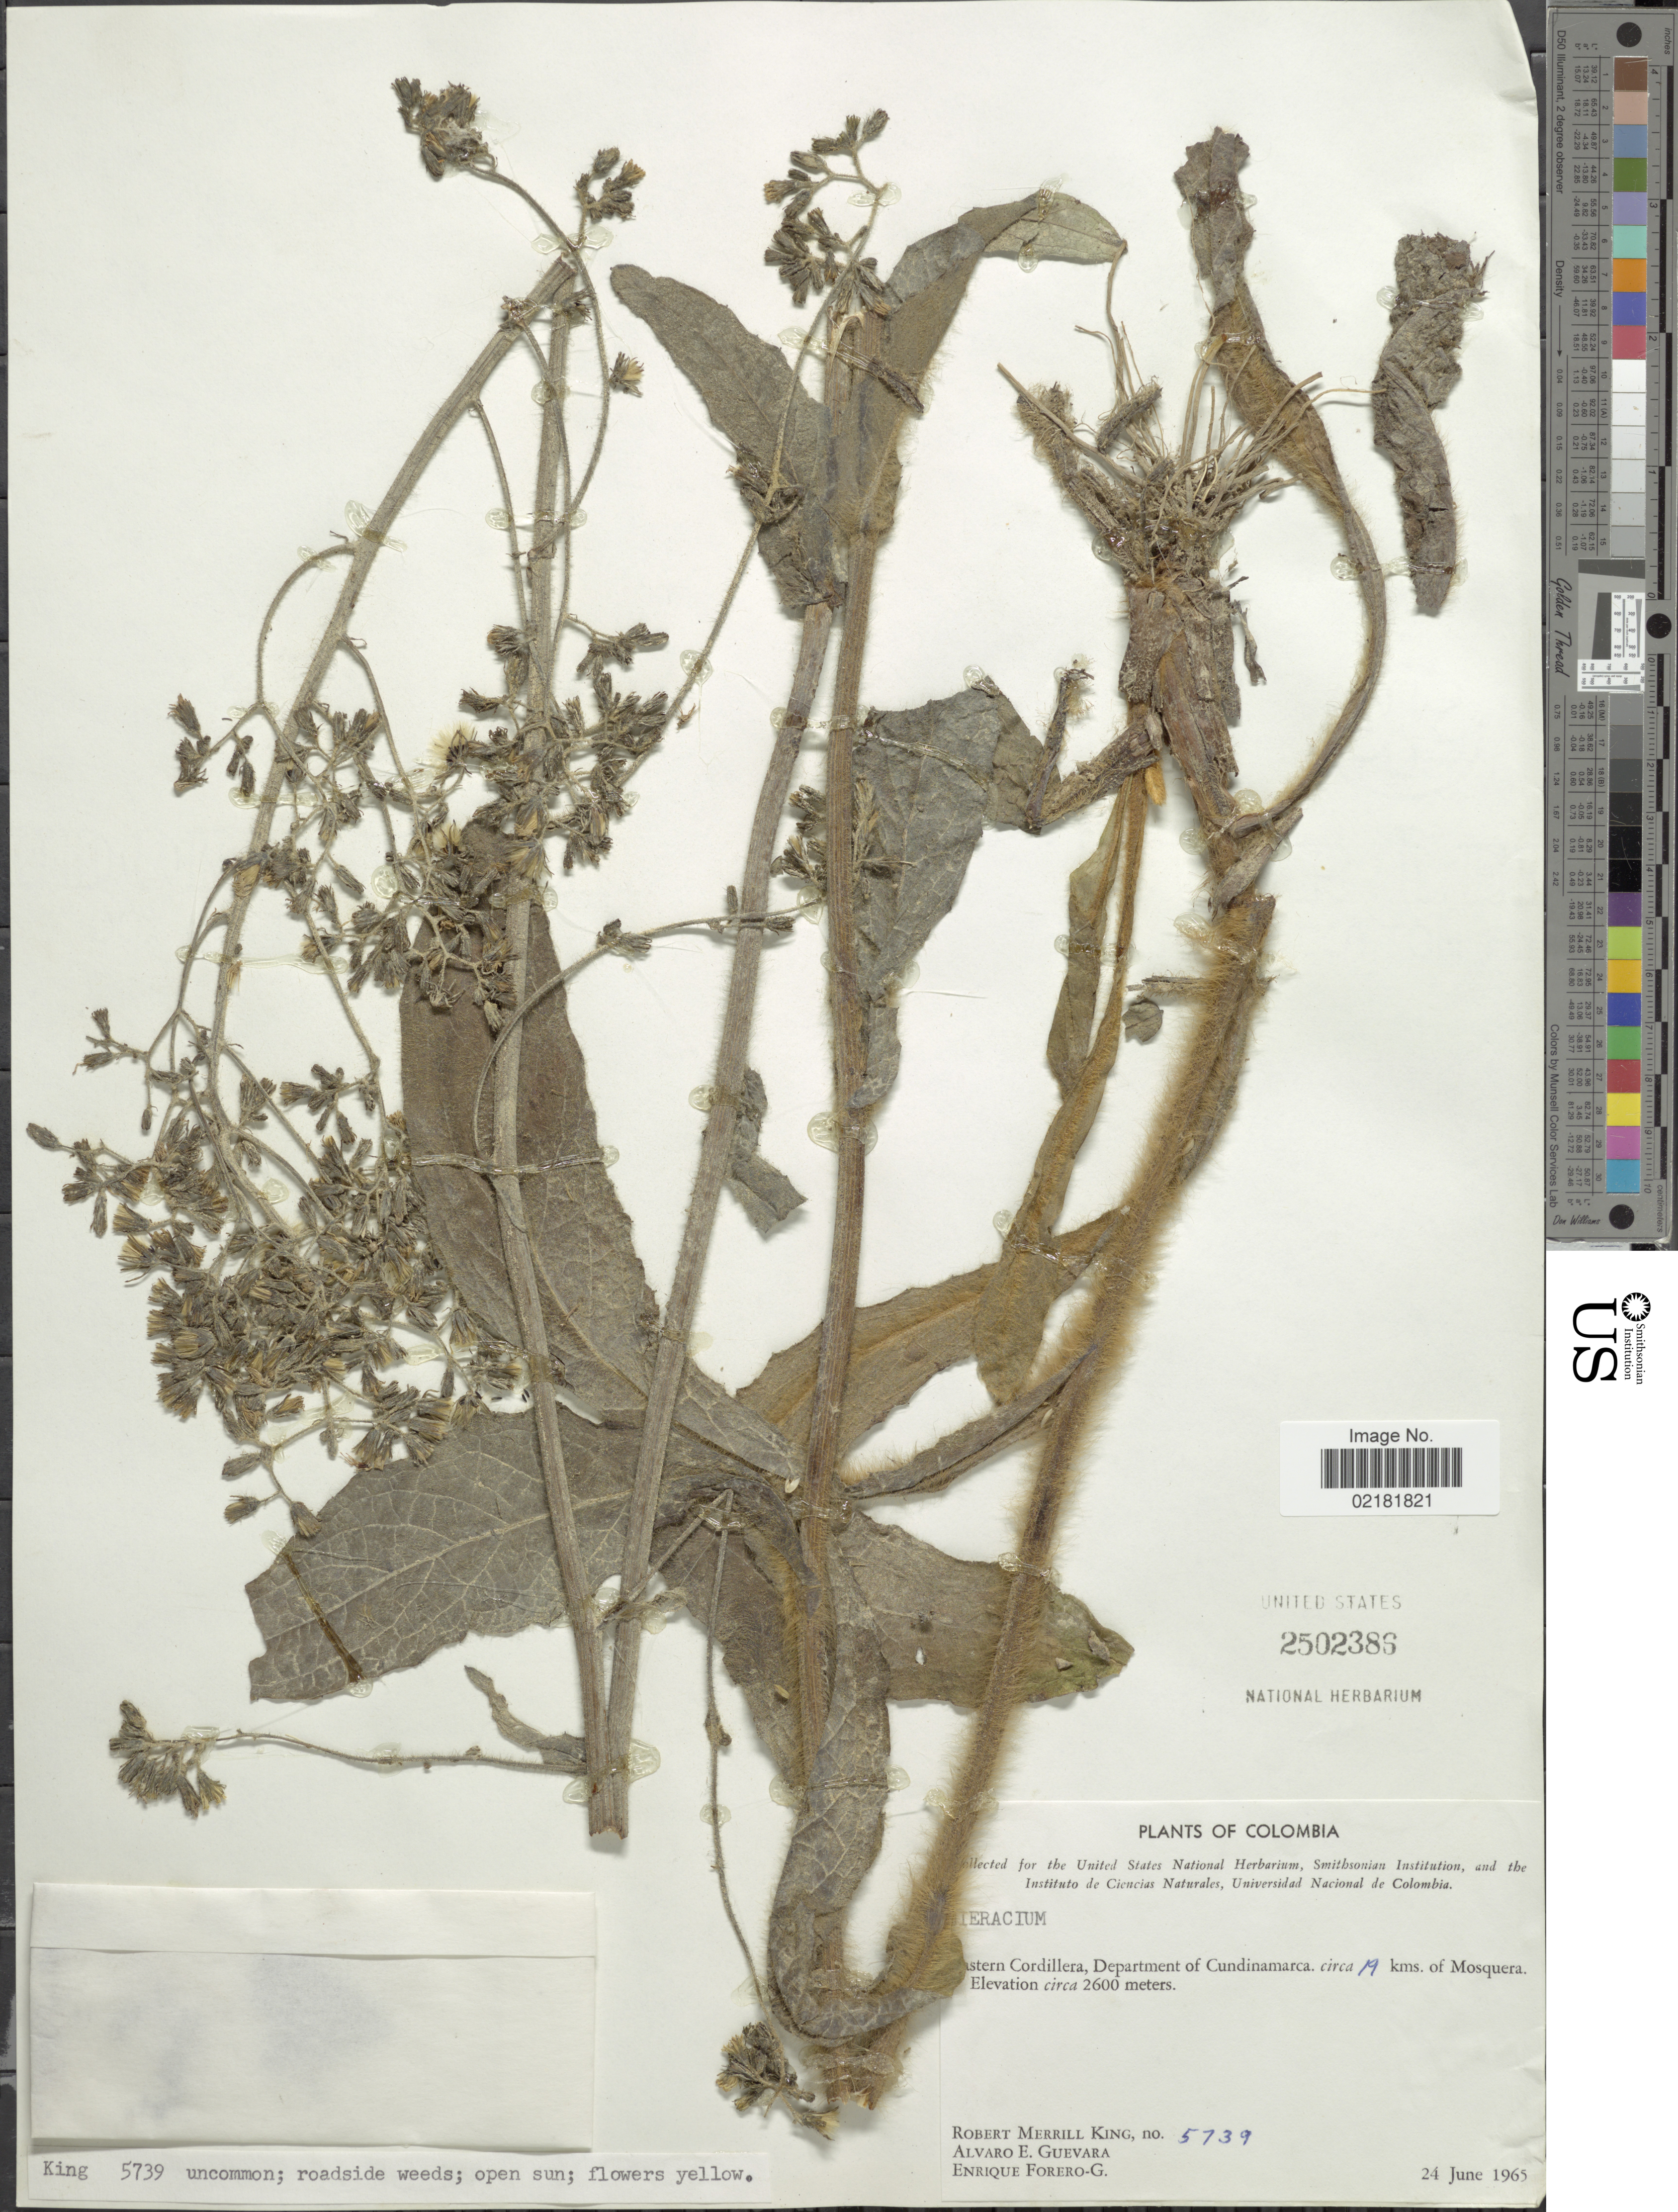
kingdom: Plantae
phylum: Tracheophyta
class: Magnoliopsida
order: Asterales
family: Asteraceae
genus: Hieracium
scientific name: Hieracium repandulare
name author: Druce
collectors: R. M. King, A. E. Guevara & E. Forero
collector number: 5739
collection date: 1965-06-24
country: Colombia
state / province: Cundinamarca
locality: Eastern Cordillera, circa 19 kms. of Mosquera.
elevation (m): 2600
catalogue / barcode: US 2502386